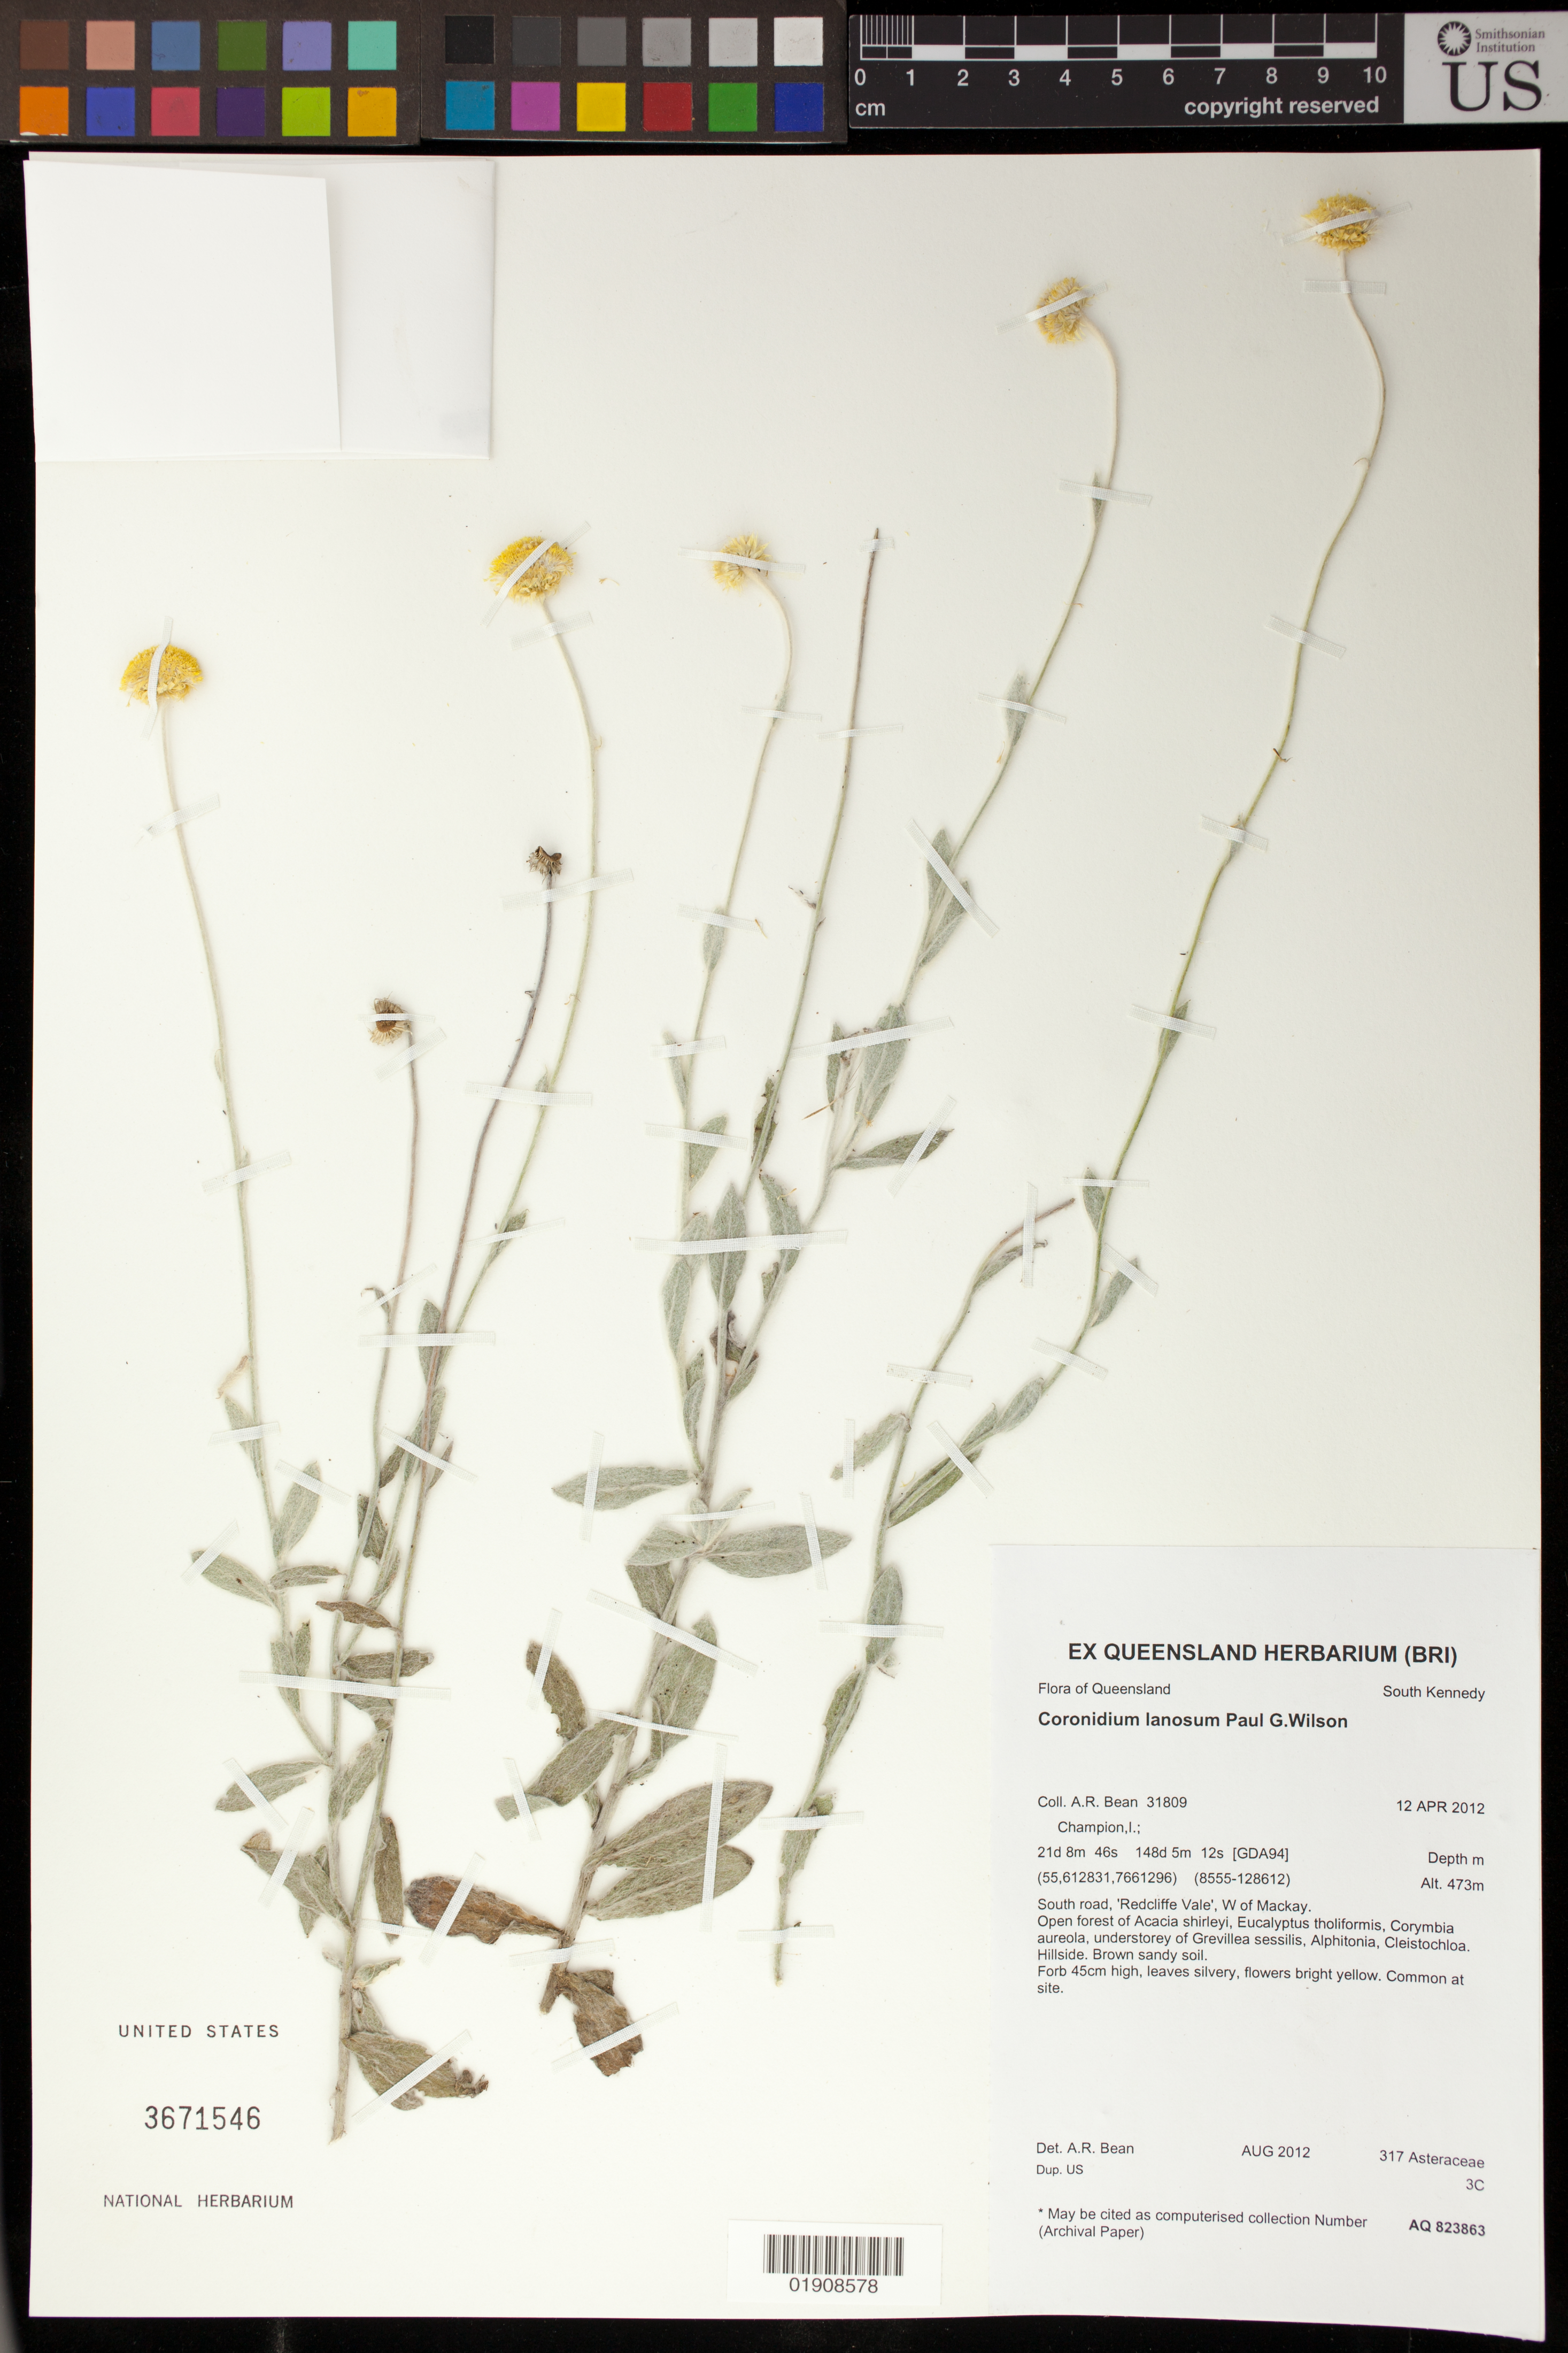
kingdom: Plantae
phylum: Tracheophyta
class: Magnoliopsida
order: Asterales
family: Asteraceae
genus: Coronidium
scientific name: Coronidium lanuginosum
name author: (A. Cunn. ex DC.) Paul G. Wilson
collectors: A. R. Bean & I. Champion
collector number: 31809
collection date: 2012-04-12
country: Australia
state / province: Queensland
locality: South Kennedy, South road, Redcliffe Vale W of Mackay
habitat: Open forest. Hillside. Brown sandy soil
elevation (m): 503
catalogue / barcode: US 3671546